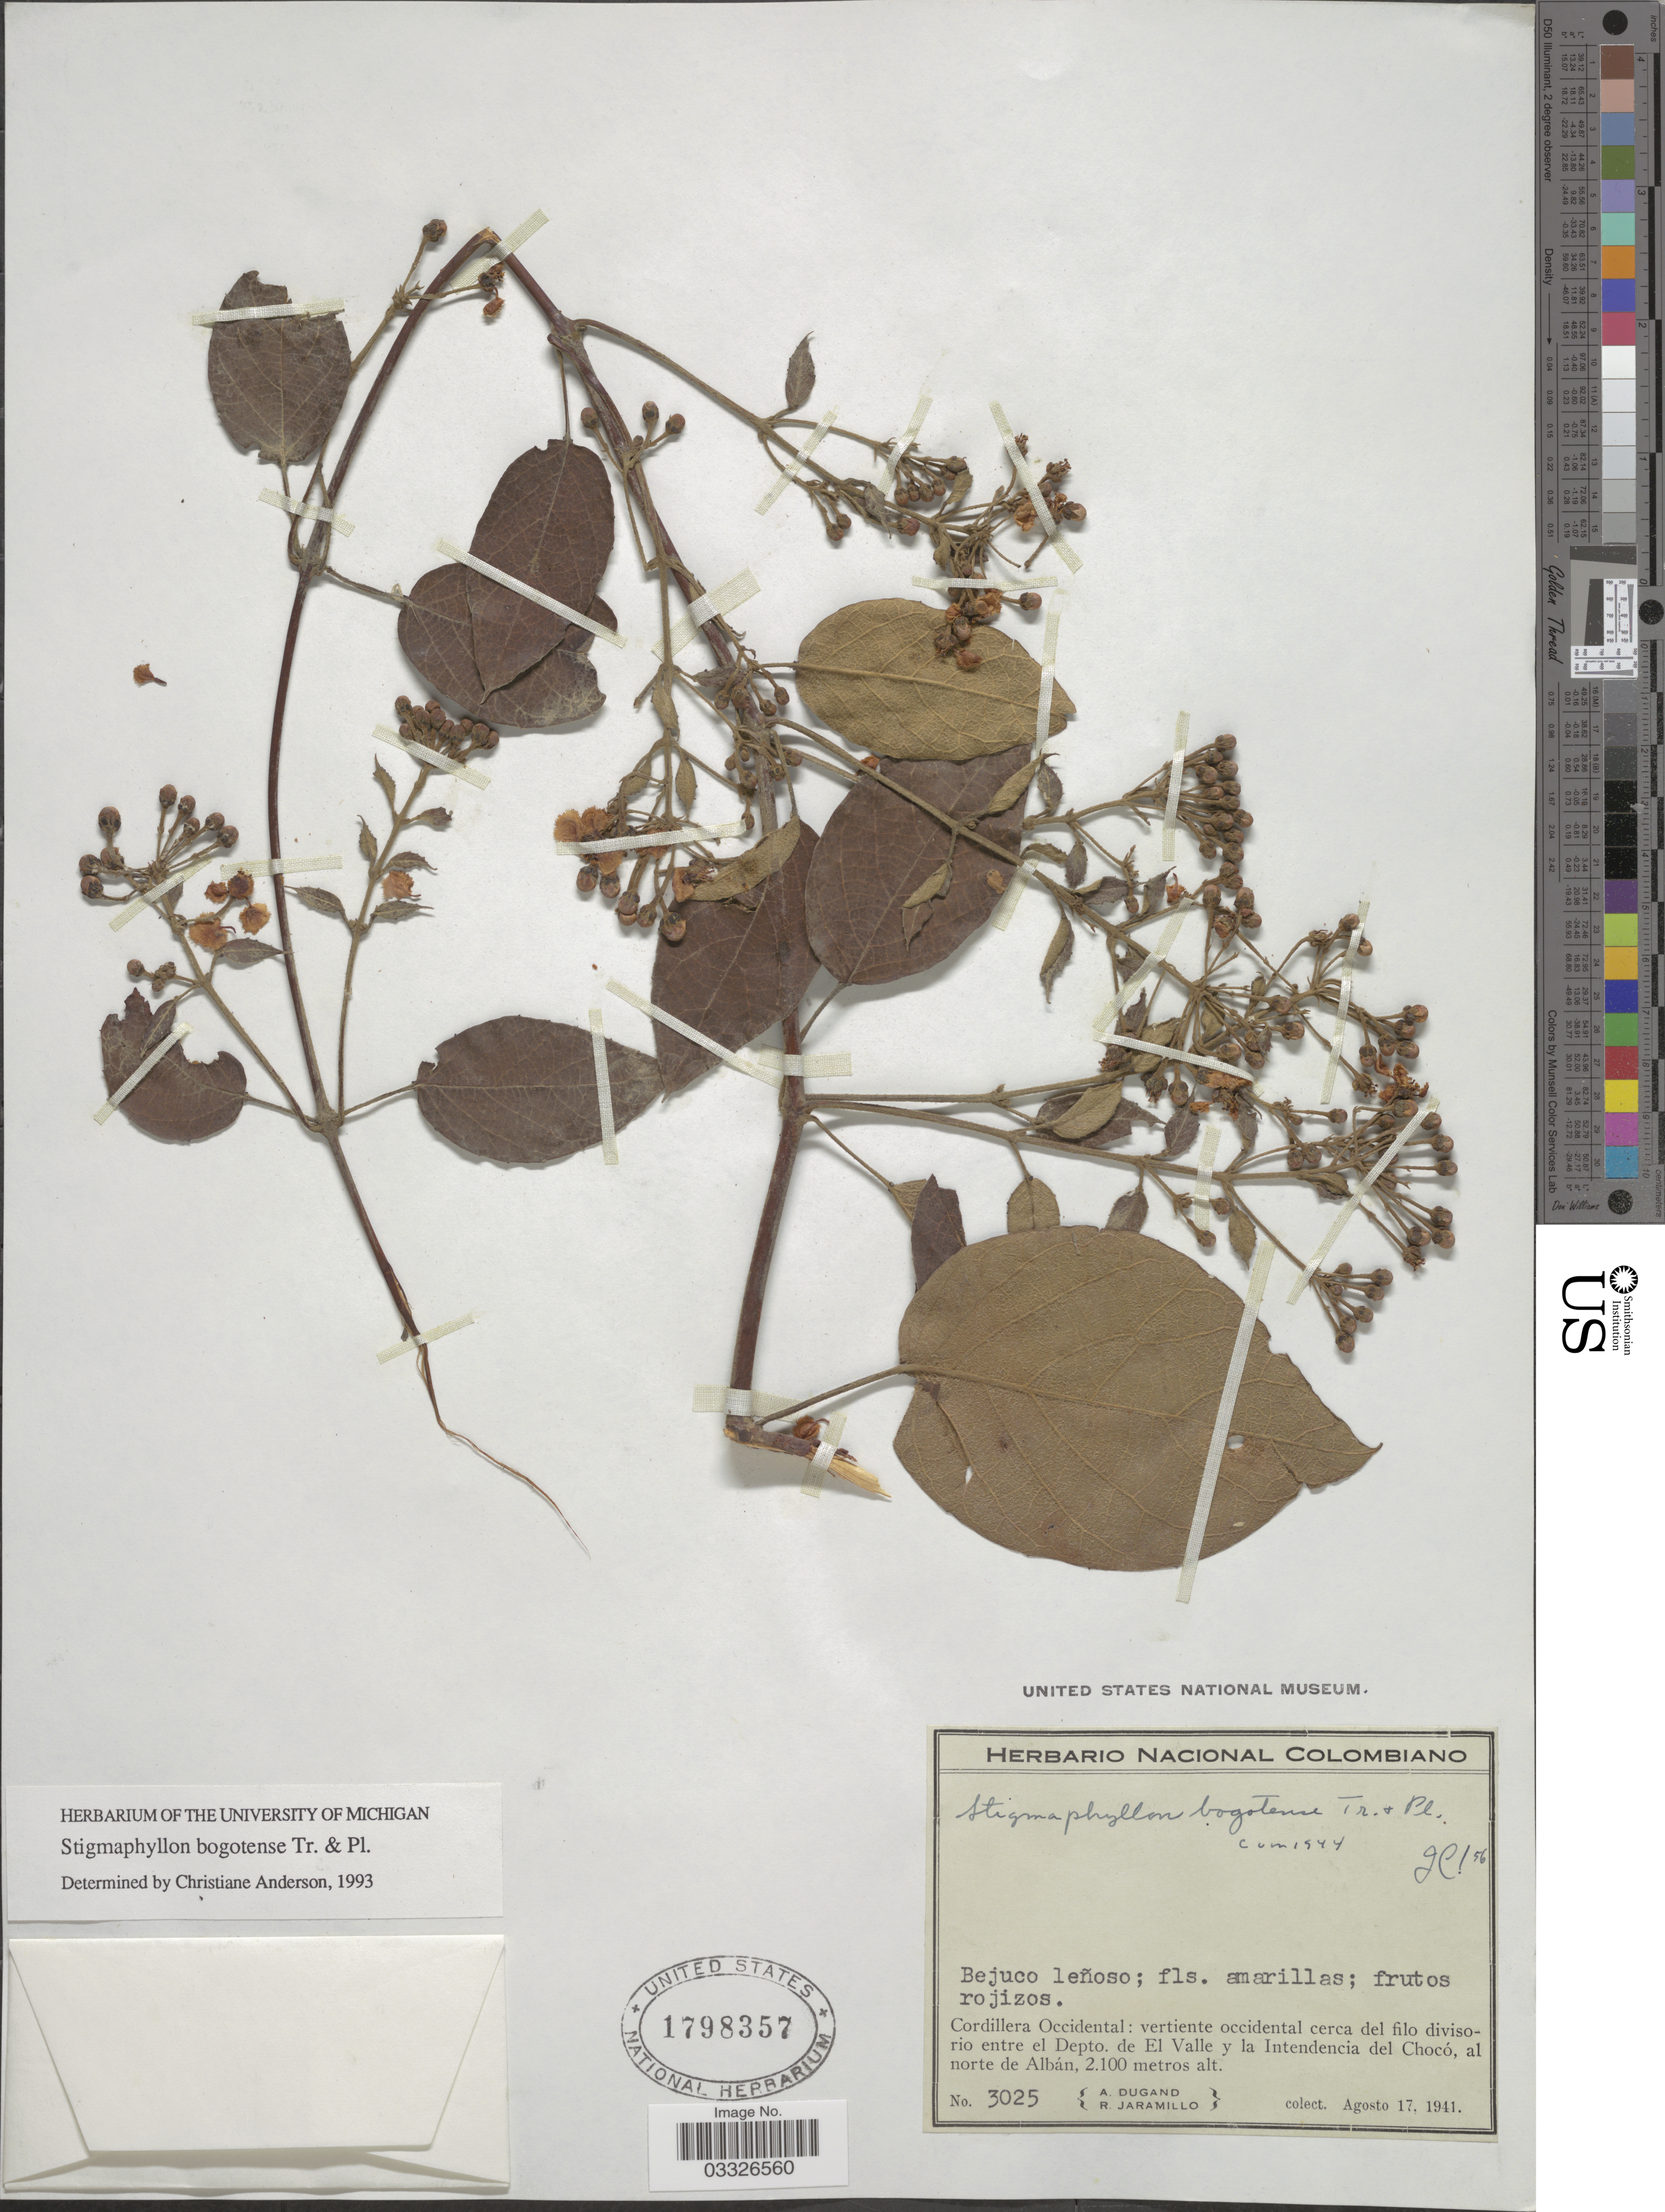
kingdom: Plantae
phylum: Tracheophyta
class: Magnoliopsida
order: Malpighiales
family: Malpighiaceae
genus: Stigmaphyllon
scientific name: Stigmaphyllon bogotense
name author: Triana & Planch.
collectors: A. Dugand & R. Jaramillo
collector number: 3025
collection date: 1941-08-17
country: Colombia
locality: Cordillera Occidental: vertiente occidental cerca del filo divisio-rio entre el Depto. de El Valle y la Intendencia del Chocó.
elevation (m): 2100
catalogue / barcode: US 1798357